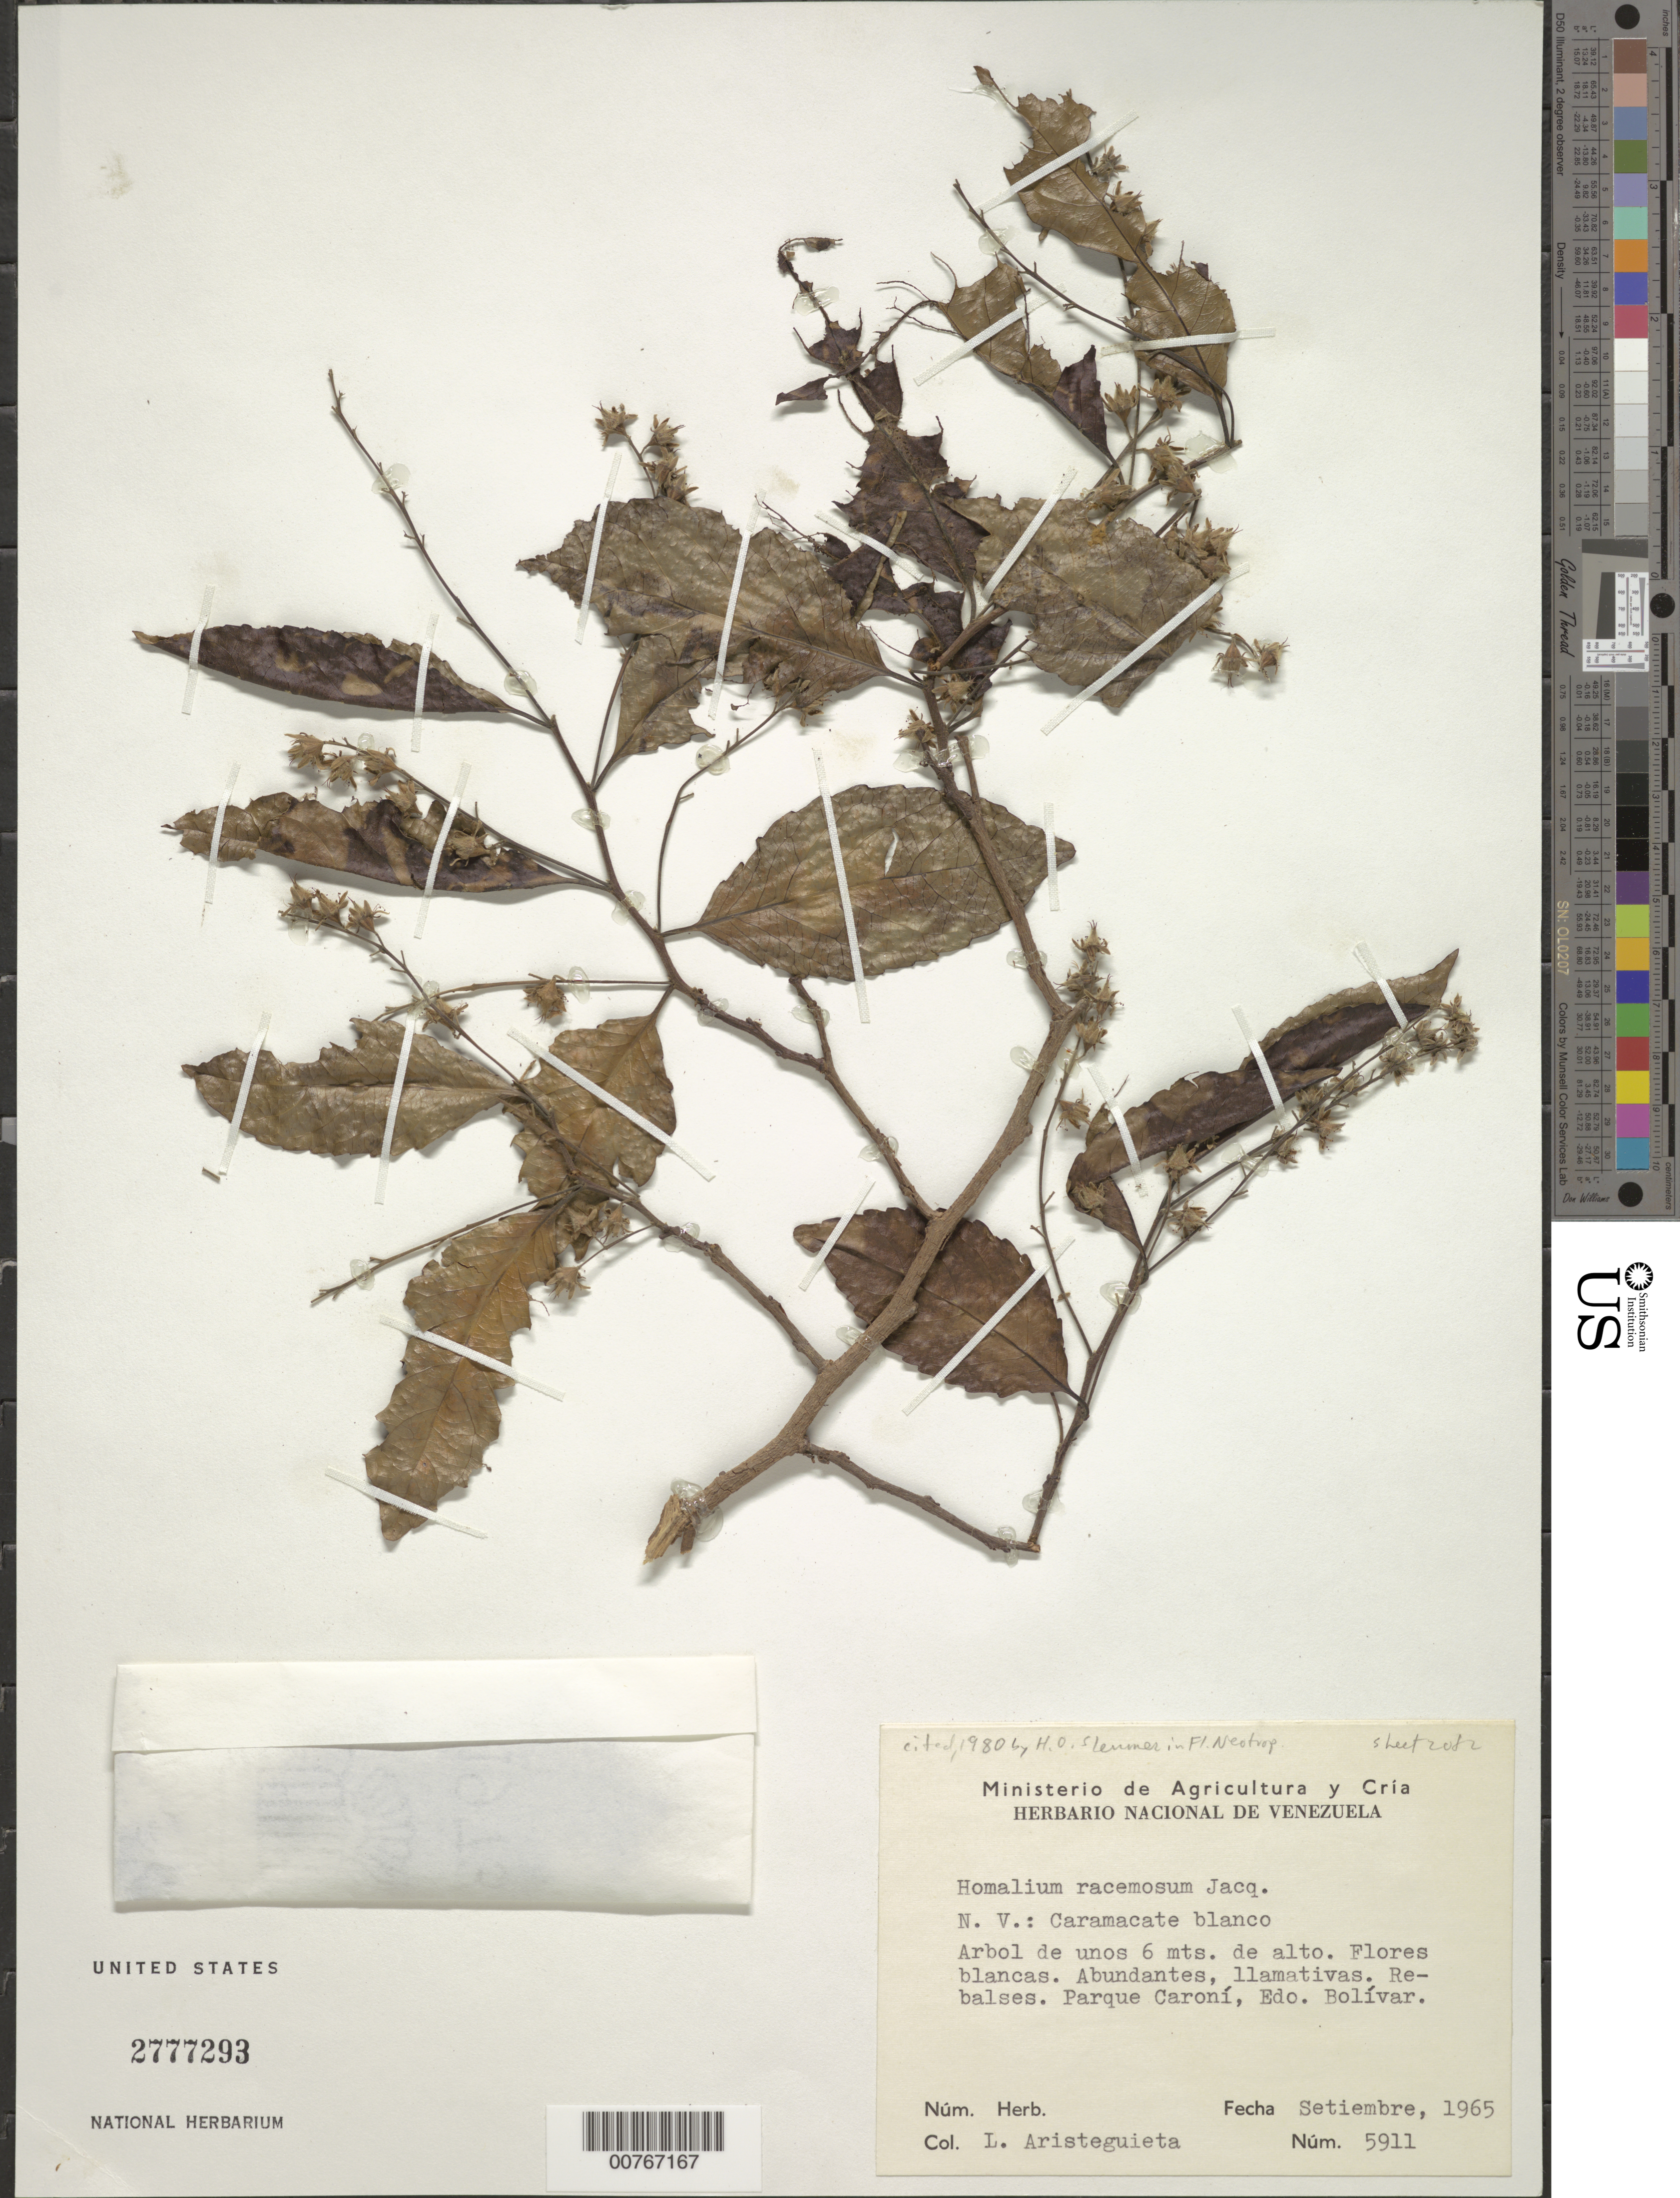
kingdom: Plantae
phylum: Tracheophyta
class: Magnoliopsida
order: Malpighiales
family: Salicaceae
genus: Homalium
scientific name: Homalium racemosum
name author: Jacq.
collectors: L. Aristeguieta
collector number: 5911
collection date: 1965-09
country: Venezuela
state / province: Bolivar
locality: Parque Caroní.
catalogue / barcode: US 2777293